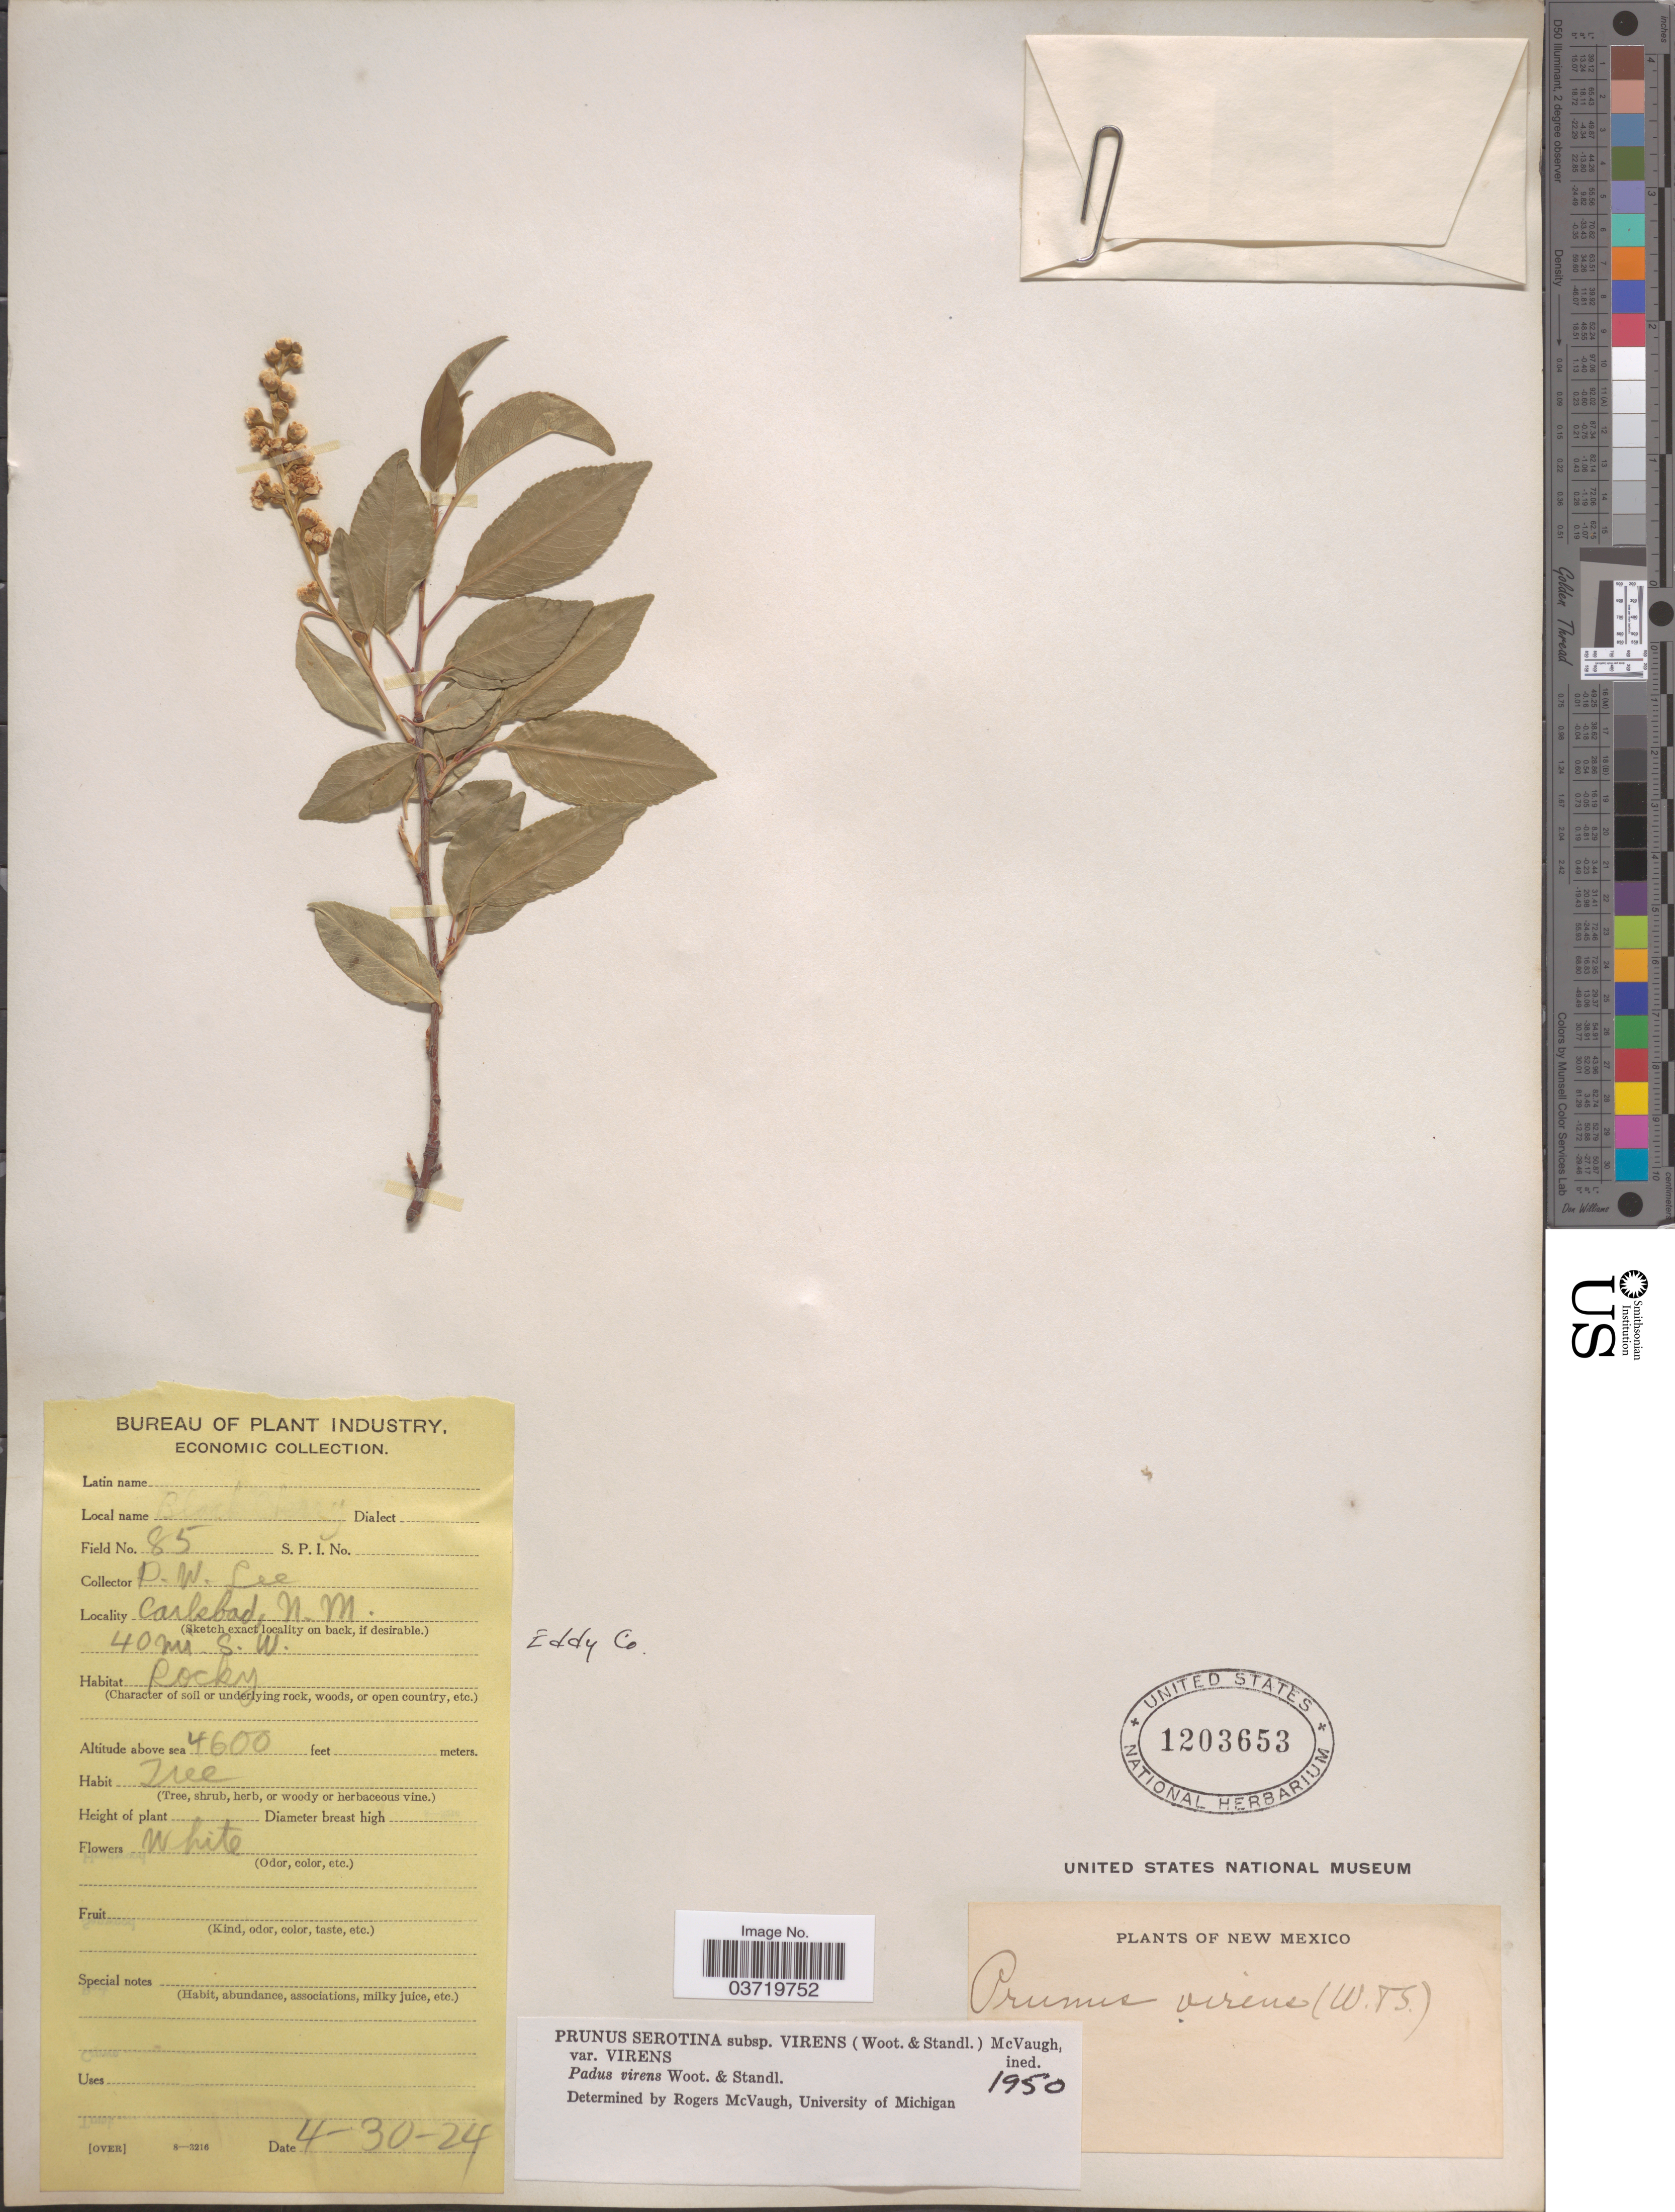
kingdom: Plantae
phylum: Tracheophyta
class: Magnoliopsida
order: Rosales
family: Rosaceae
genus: Prunus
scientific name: Prunus serotina var. rufula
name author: (Wooton & Standl.) McVaugh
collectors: D. Lee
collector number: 85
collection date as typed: Transcribed d/m/y: 30/4/24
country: United States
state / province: New Mexico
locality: Carlsbad. 40 mi. S. W. Eddy Co.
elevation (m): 1402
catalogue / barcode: US 1203653